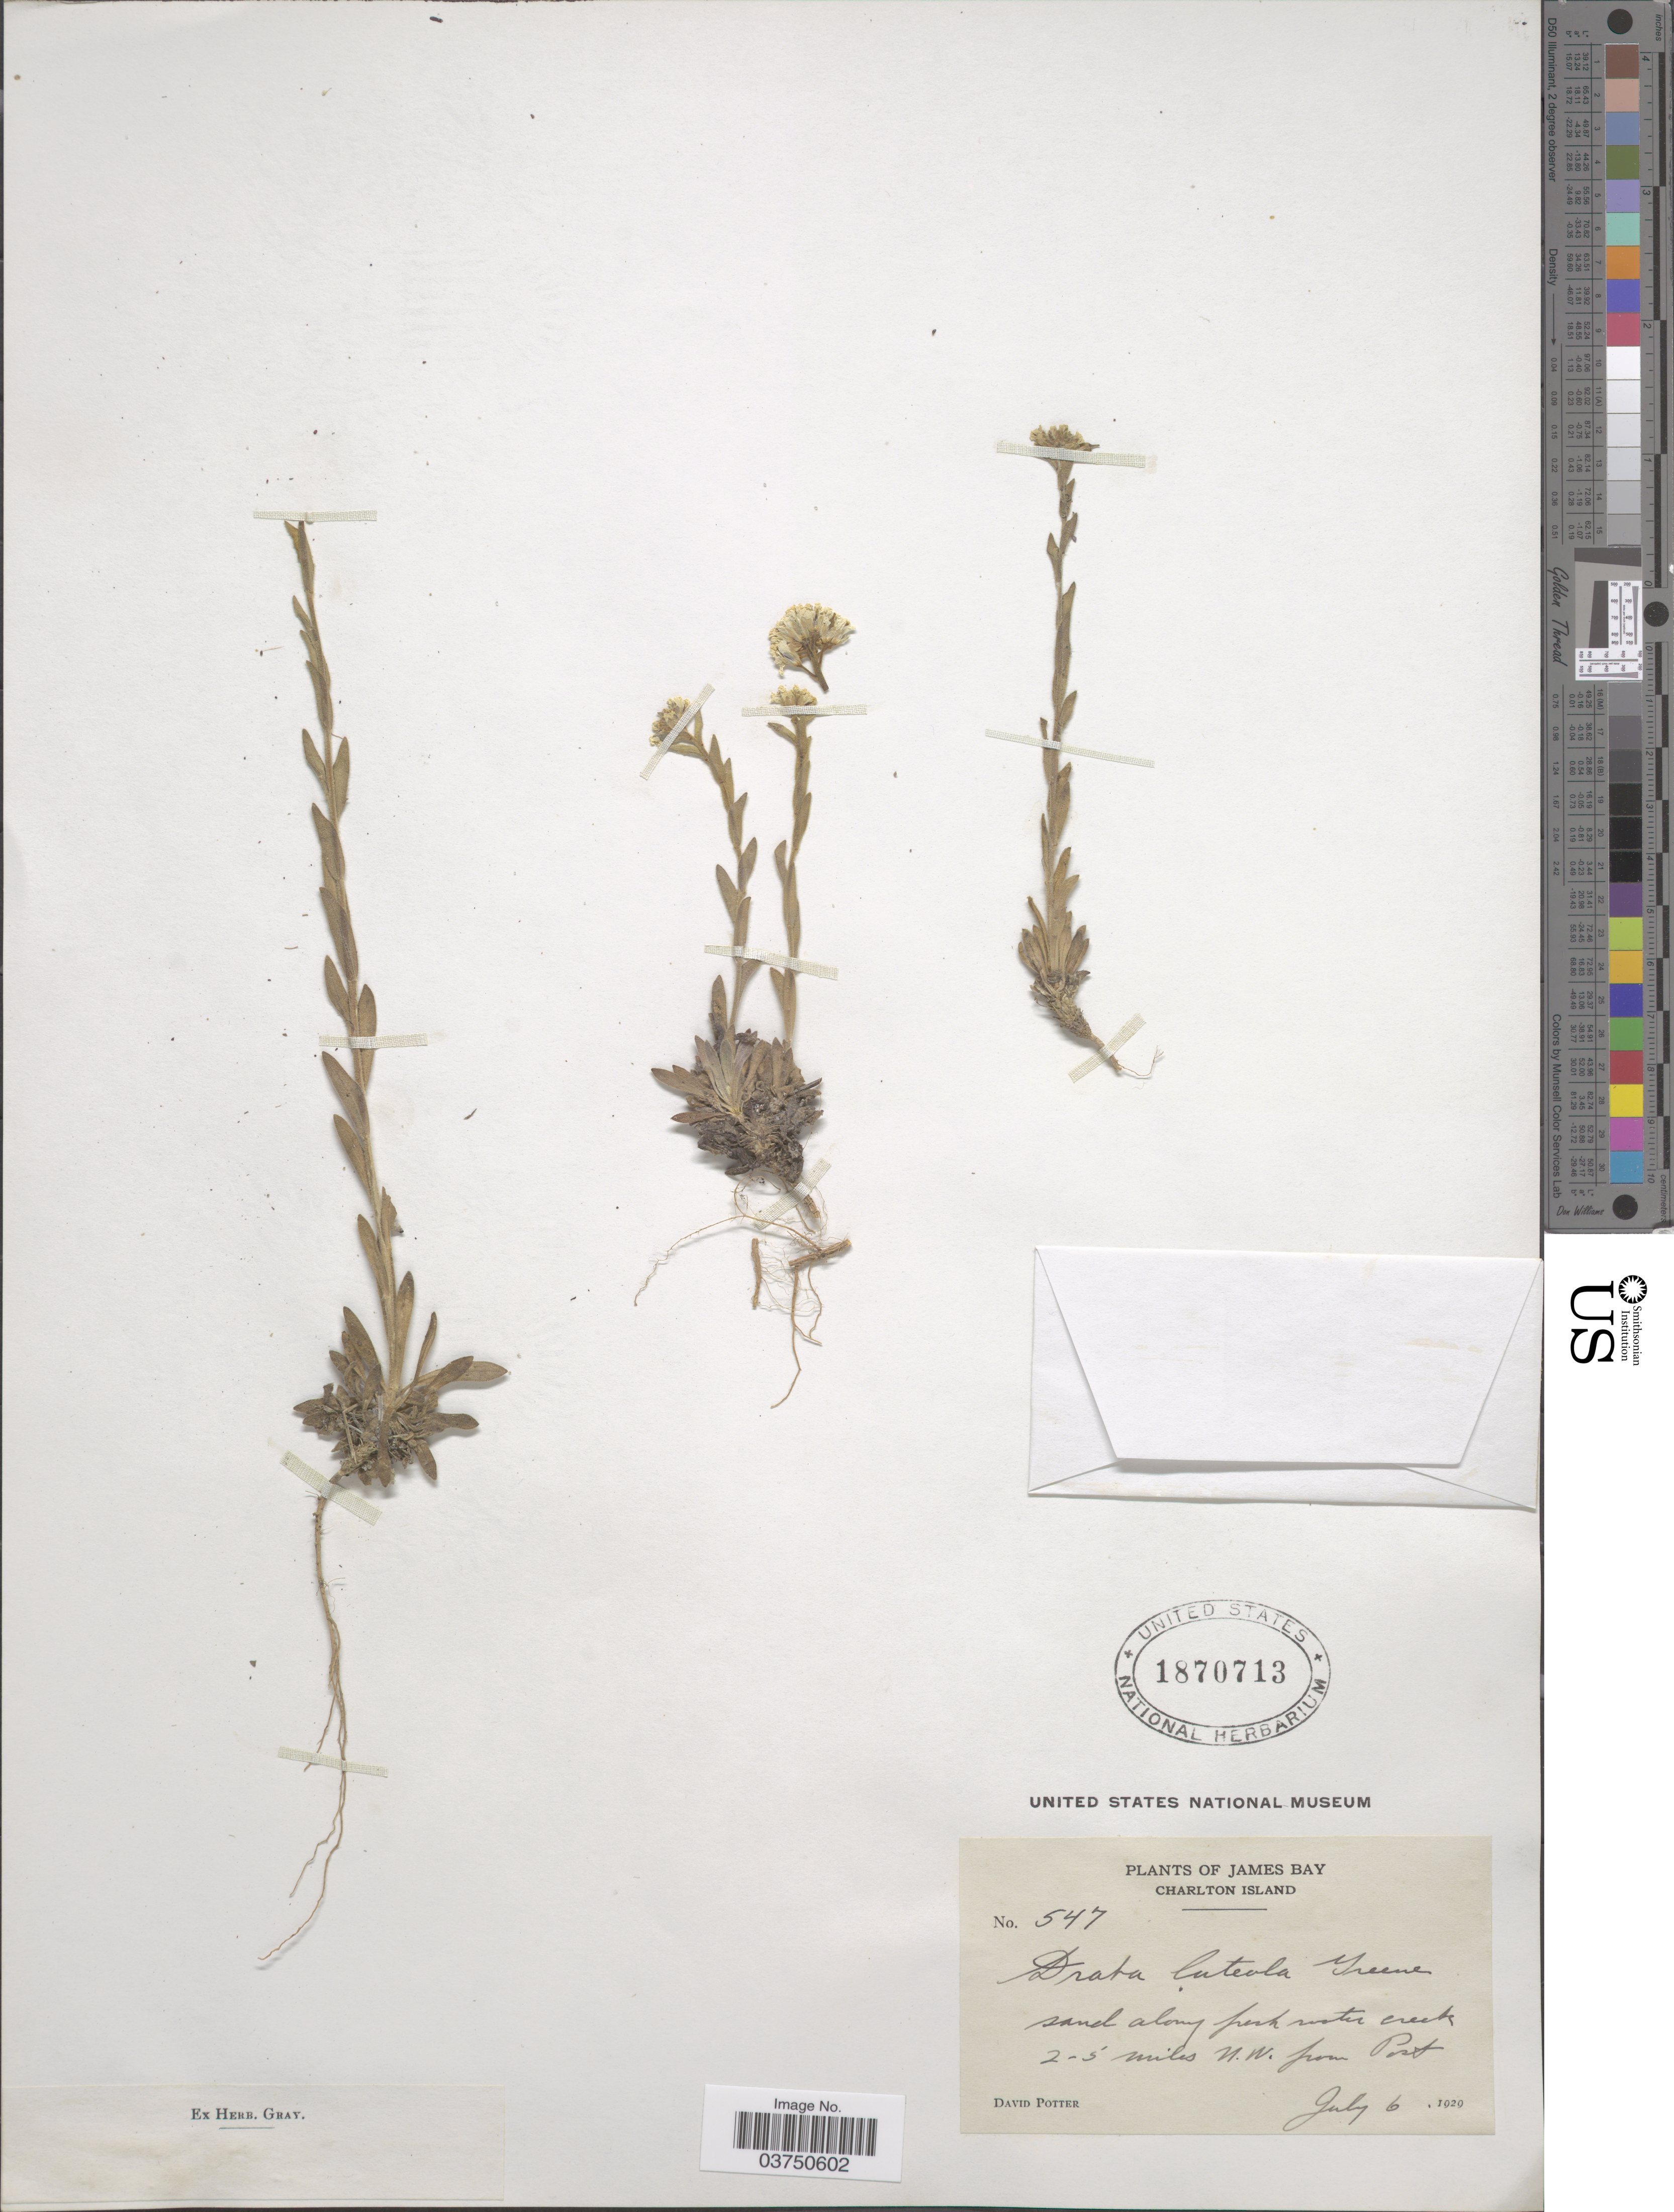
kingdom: Plantae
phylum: Tracheophyta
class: Magnoliopsida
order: Brassicales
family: Brassicaceae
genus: Draba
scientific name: Draba aurea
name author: Vahl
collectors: D. Potter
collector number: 547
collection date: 1929-07-06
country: Canada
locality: James Bay. Charlton Island. Sand along fresh water creek. 2-5 miles N.W. from Post.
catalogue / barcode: US 1870713